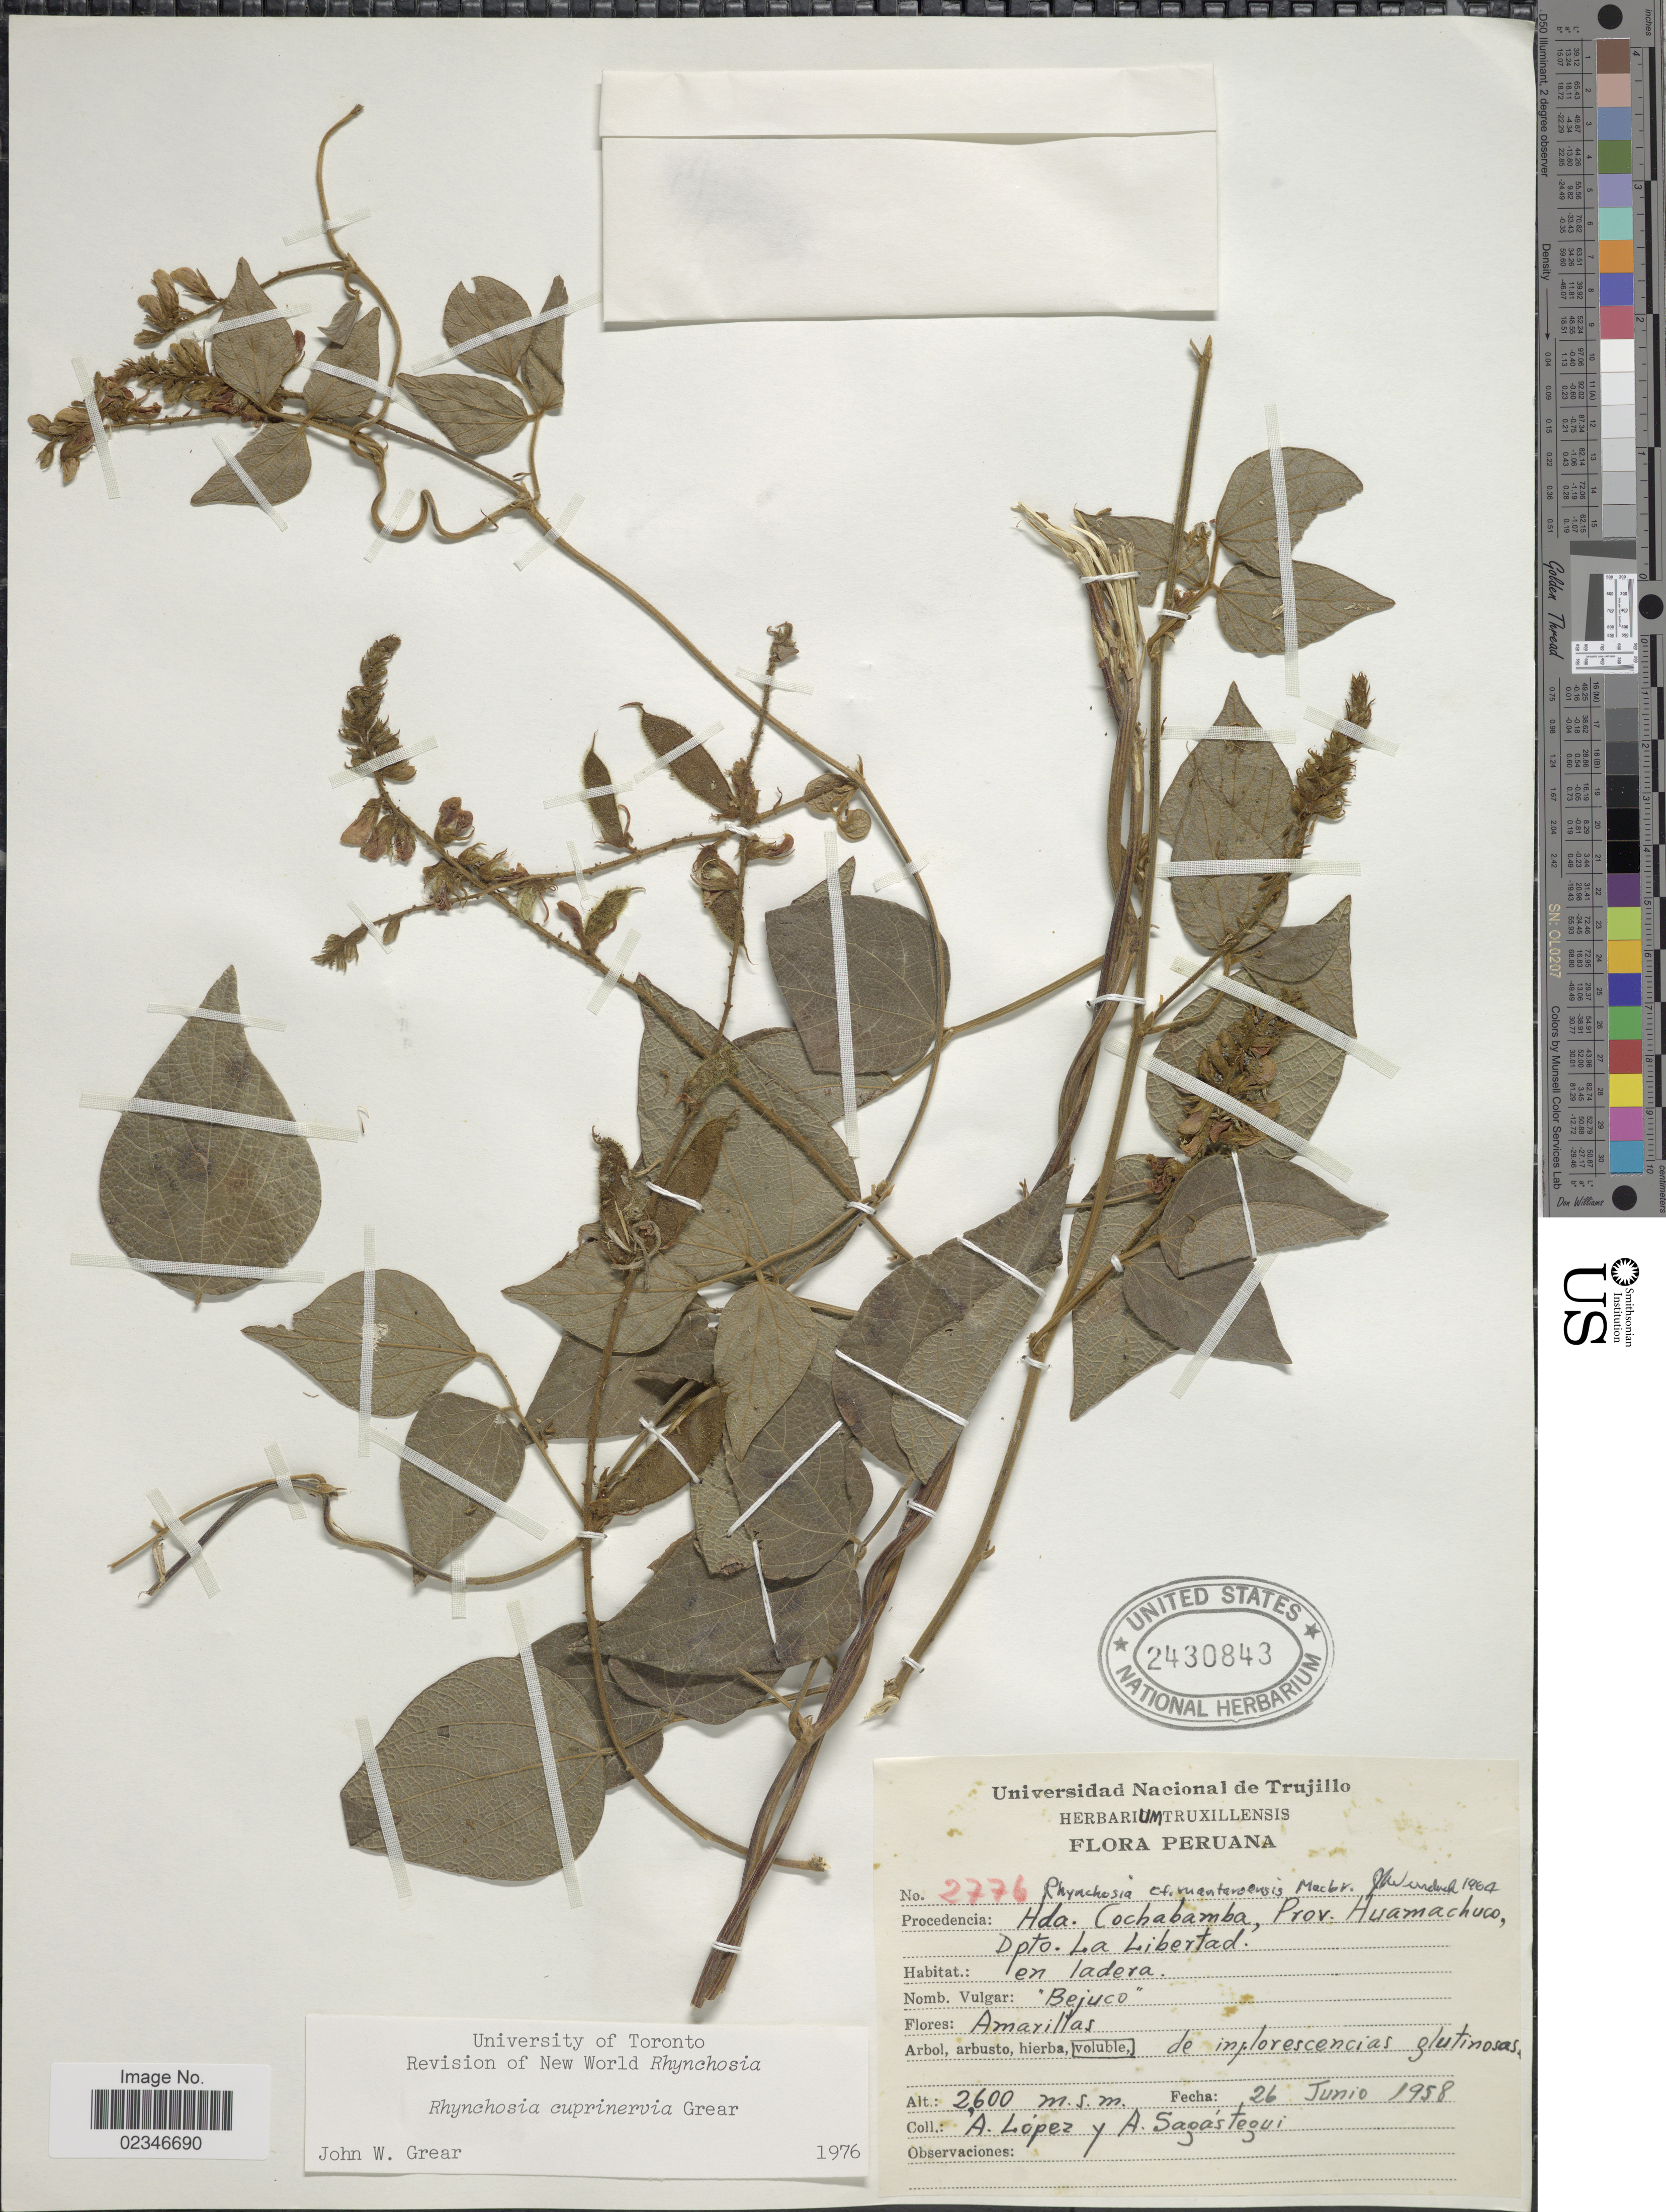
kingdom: Plantae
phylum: Tracheophyta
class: Magnoliopsida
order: Fabales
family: Fabaceae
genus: Rhynchosia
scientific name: Rhynchosia cuprinervia Grear ined.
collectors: A. López & A. Sagástequi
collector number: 2776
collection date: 1958-06-26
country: Peru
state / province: La Libertad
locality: Procedencia: Hda. Cochabamba, Prov. Huamanchuco, Dpto. La Libertad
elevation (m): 2600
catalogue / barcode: US 2430843